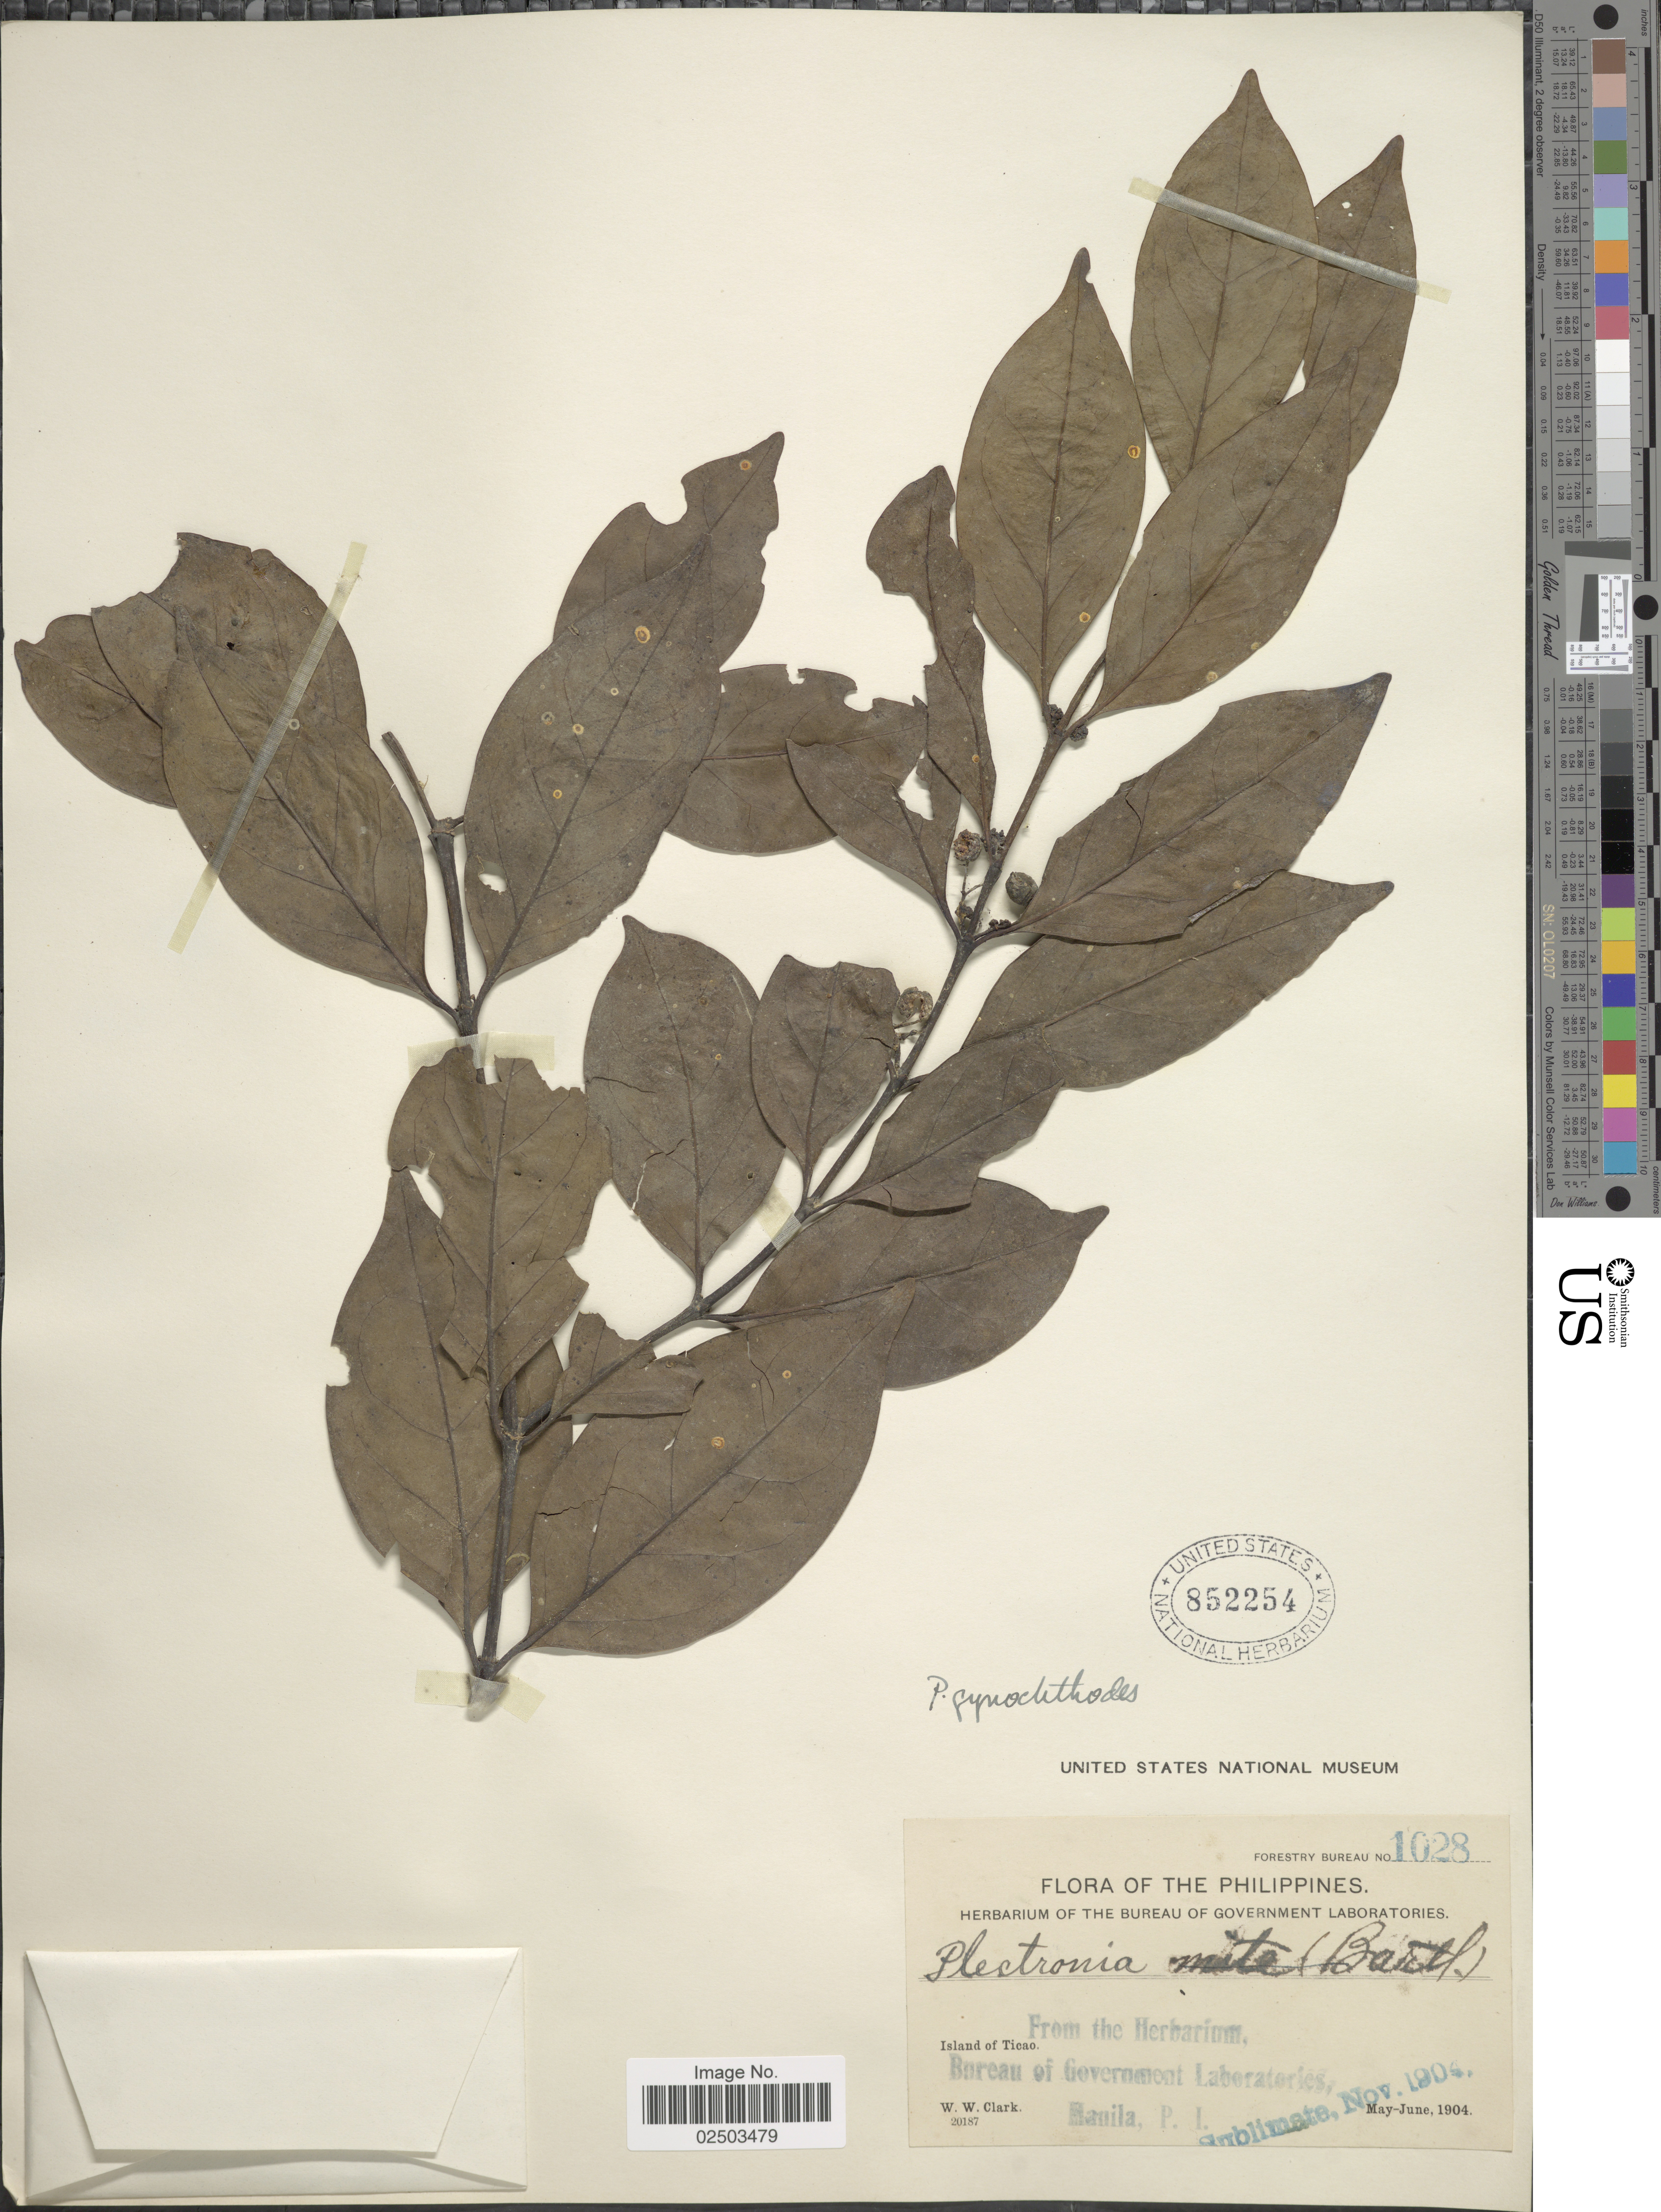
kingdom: Plantae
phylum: Tracheophyta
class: Magnoliopsida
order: Gentianales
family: Rubiaceae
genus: Canthium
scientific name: Canthium gynochthodes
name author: Baill.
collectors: W. W. Clark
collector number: Forestry Bureau 1028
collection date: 1904-05/1904-06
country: Philippines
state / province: Bicol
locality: Island of T icao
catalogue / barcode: US 852254